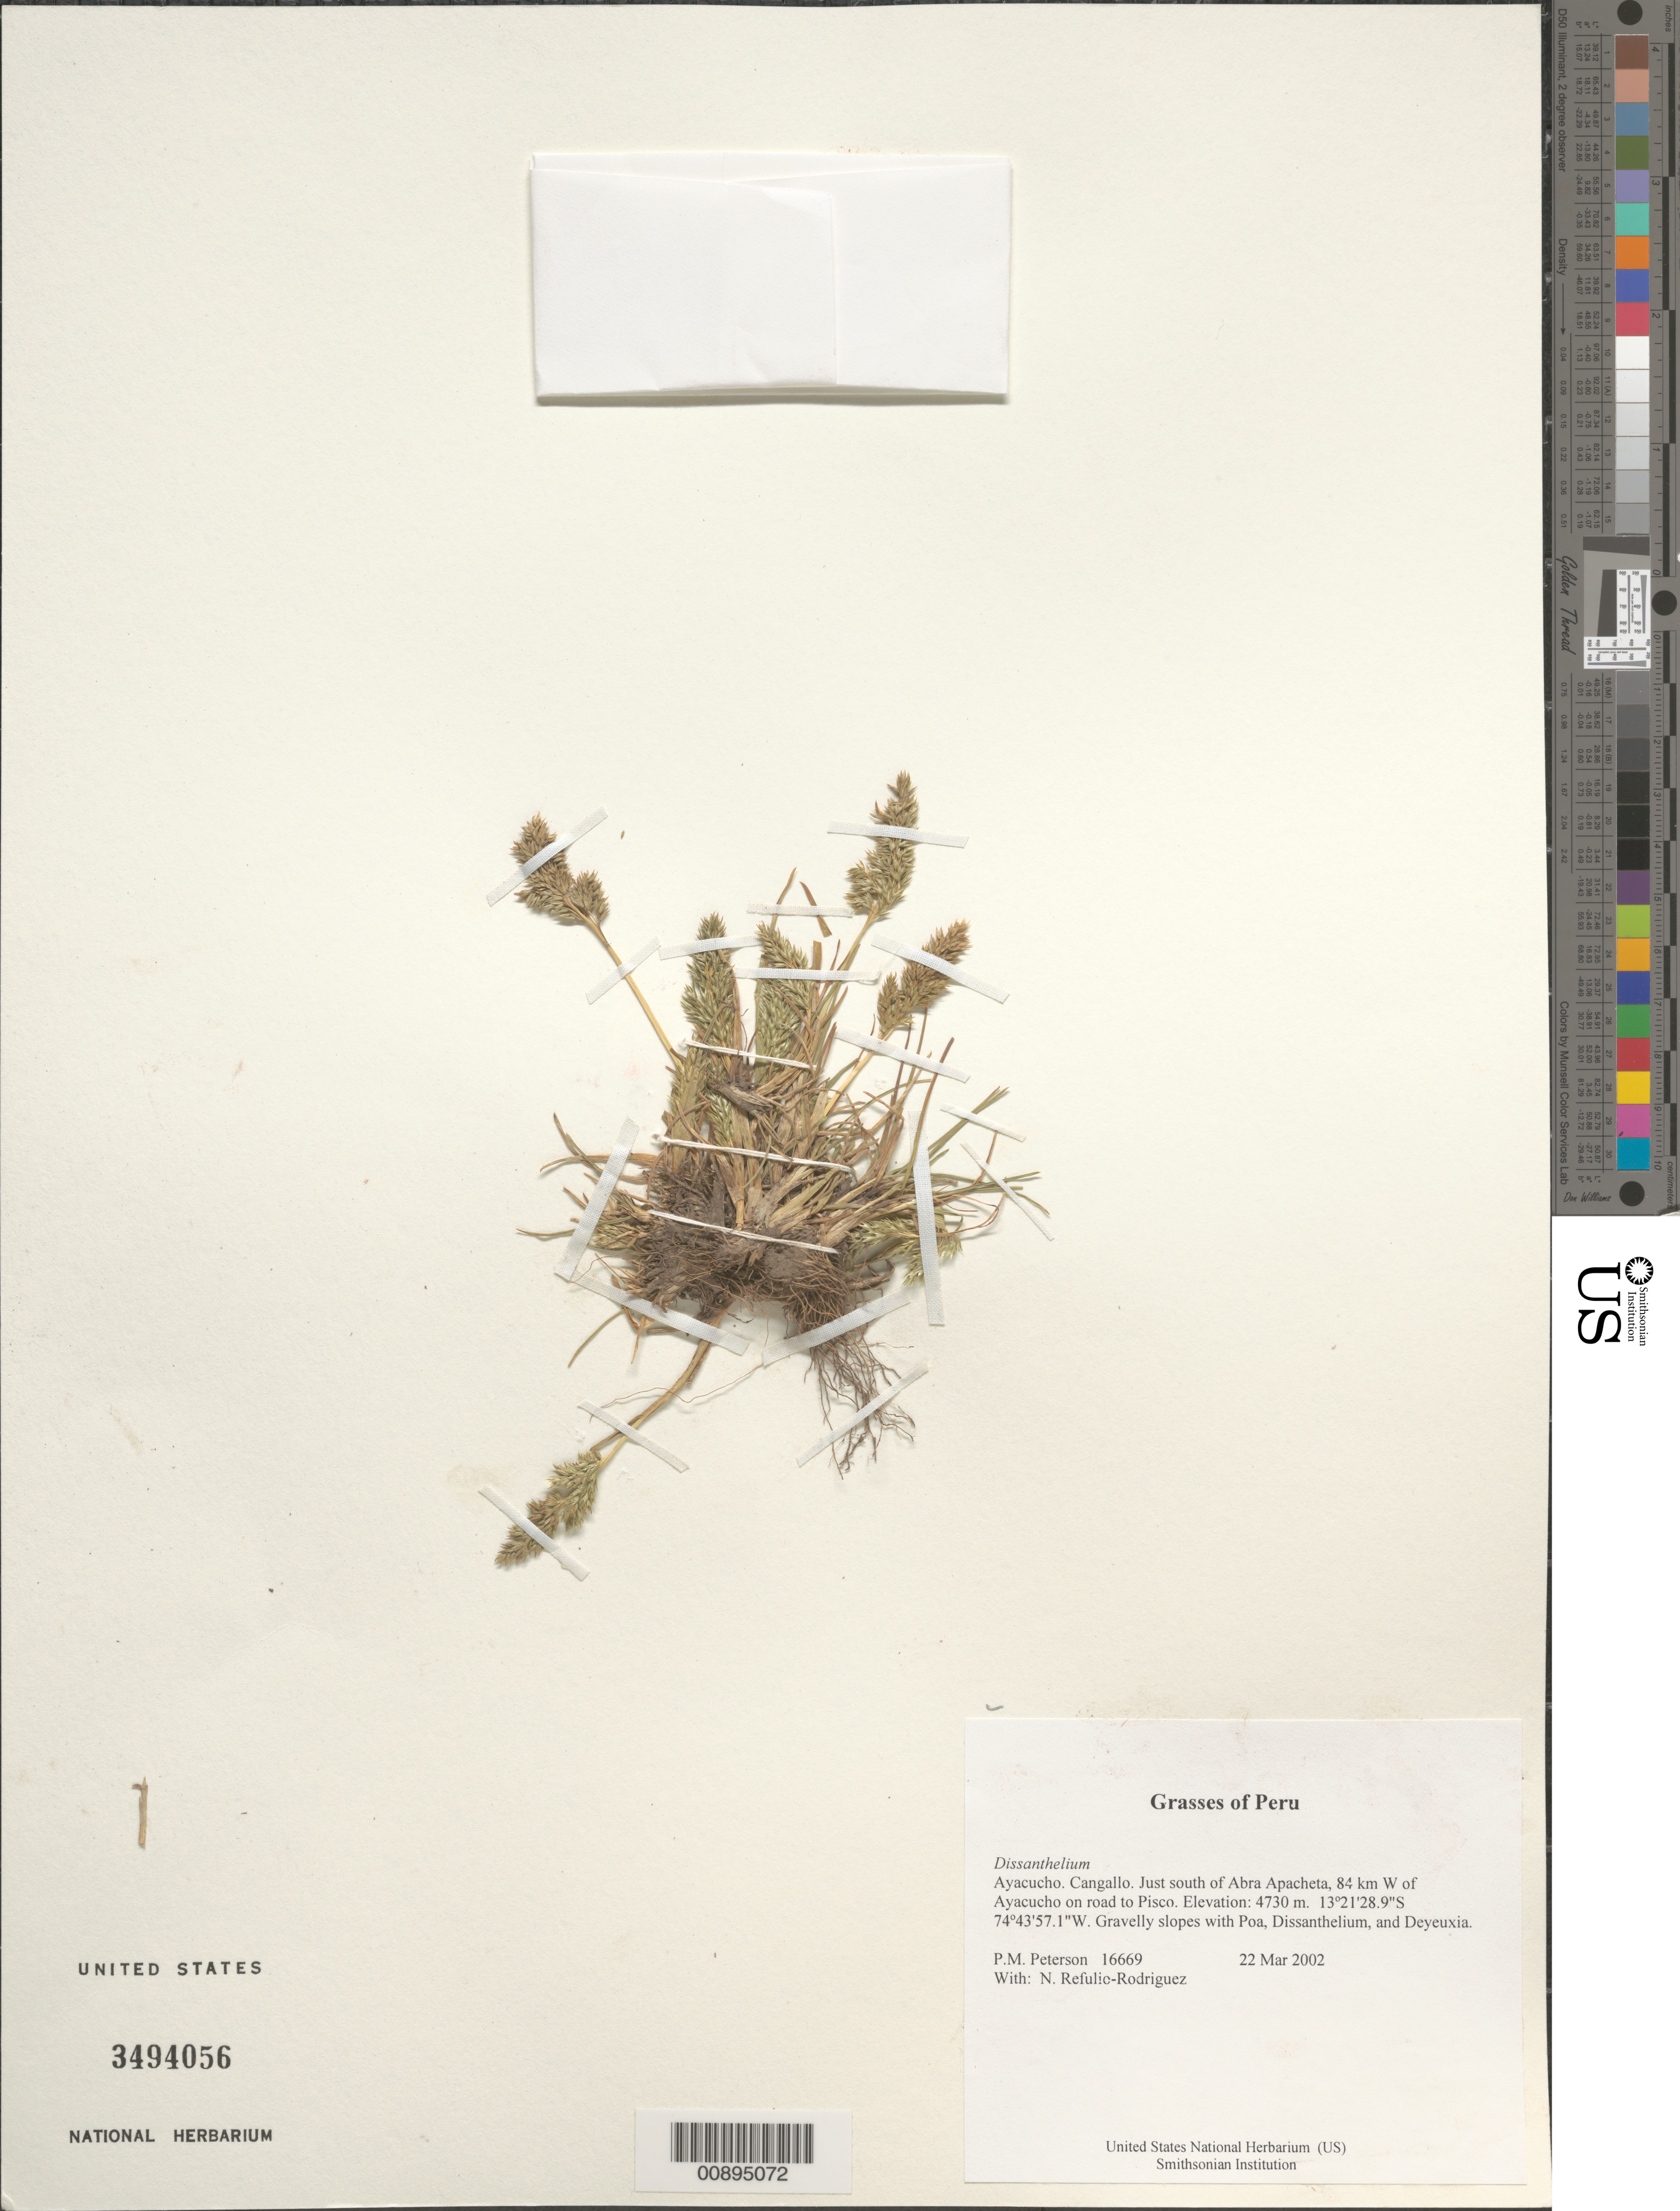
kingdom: Plantae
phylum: Tracheophyta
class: Liliopsida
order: Poales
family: Poaceae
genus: Dissanthelium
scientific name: Dissanthelium sp.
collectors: P. M. Peterson & N. Refulio-Rodríguez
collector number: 16669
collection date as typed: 22 Mar 2002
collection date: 2002-03-22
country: Peru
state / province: Ayacucho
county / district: Cangallo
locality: Just south of Abra Apacheta, 84 km W of Ayacucho on road to Pisco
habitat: Gravelly slopes with ~Poa, Dissanthelium, and Deyeuxia~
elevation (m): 4730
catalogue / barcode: US 3494056